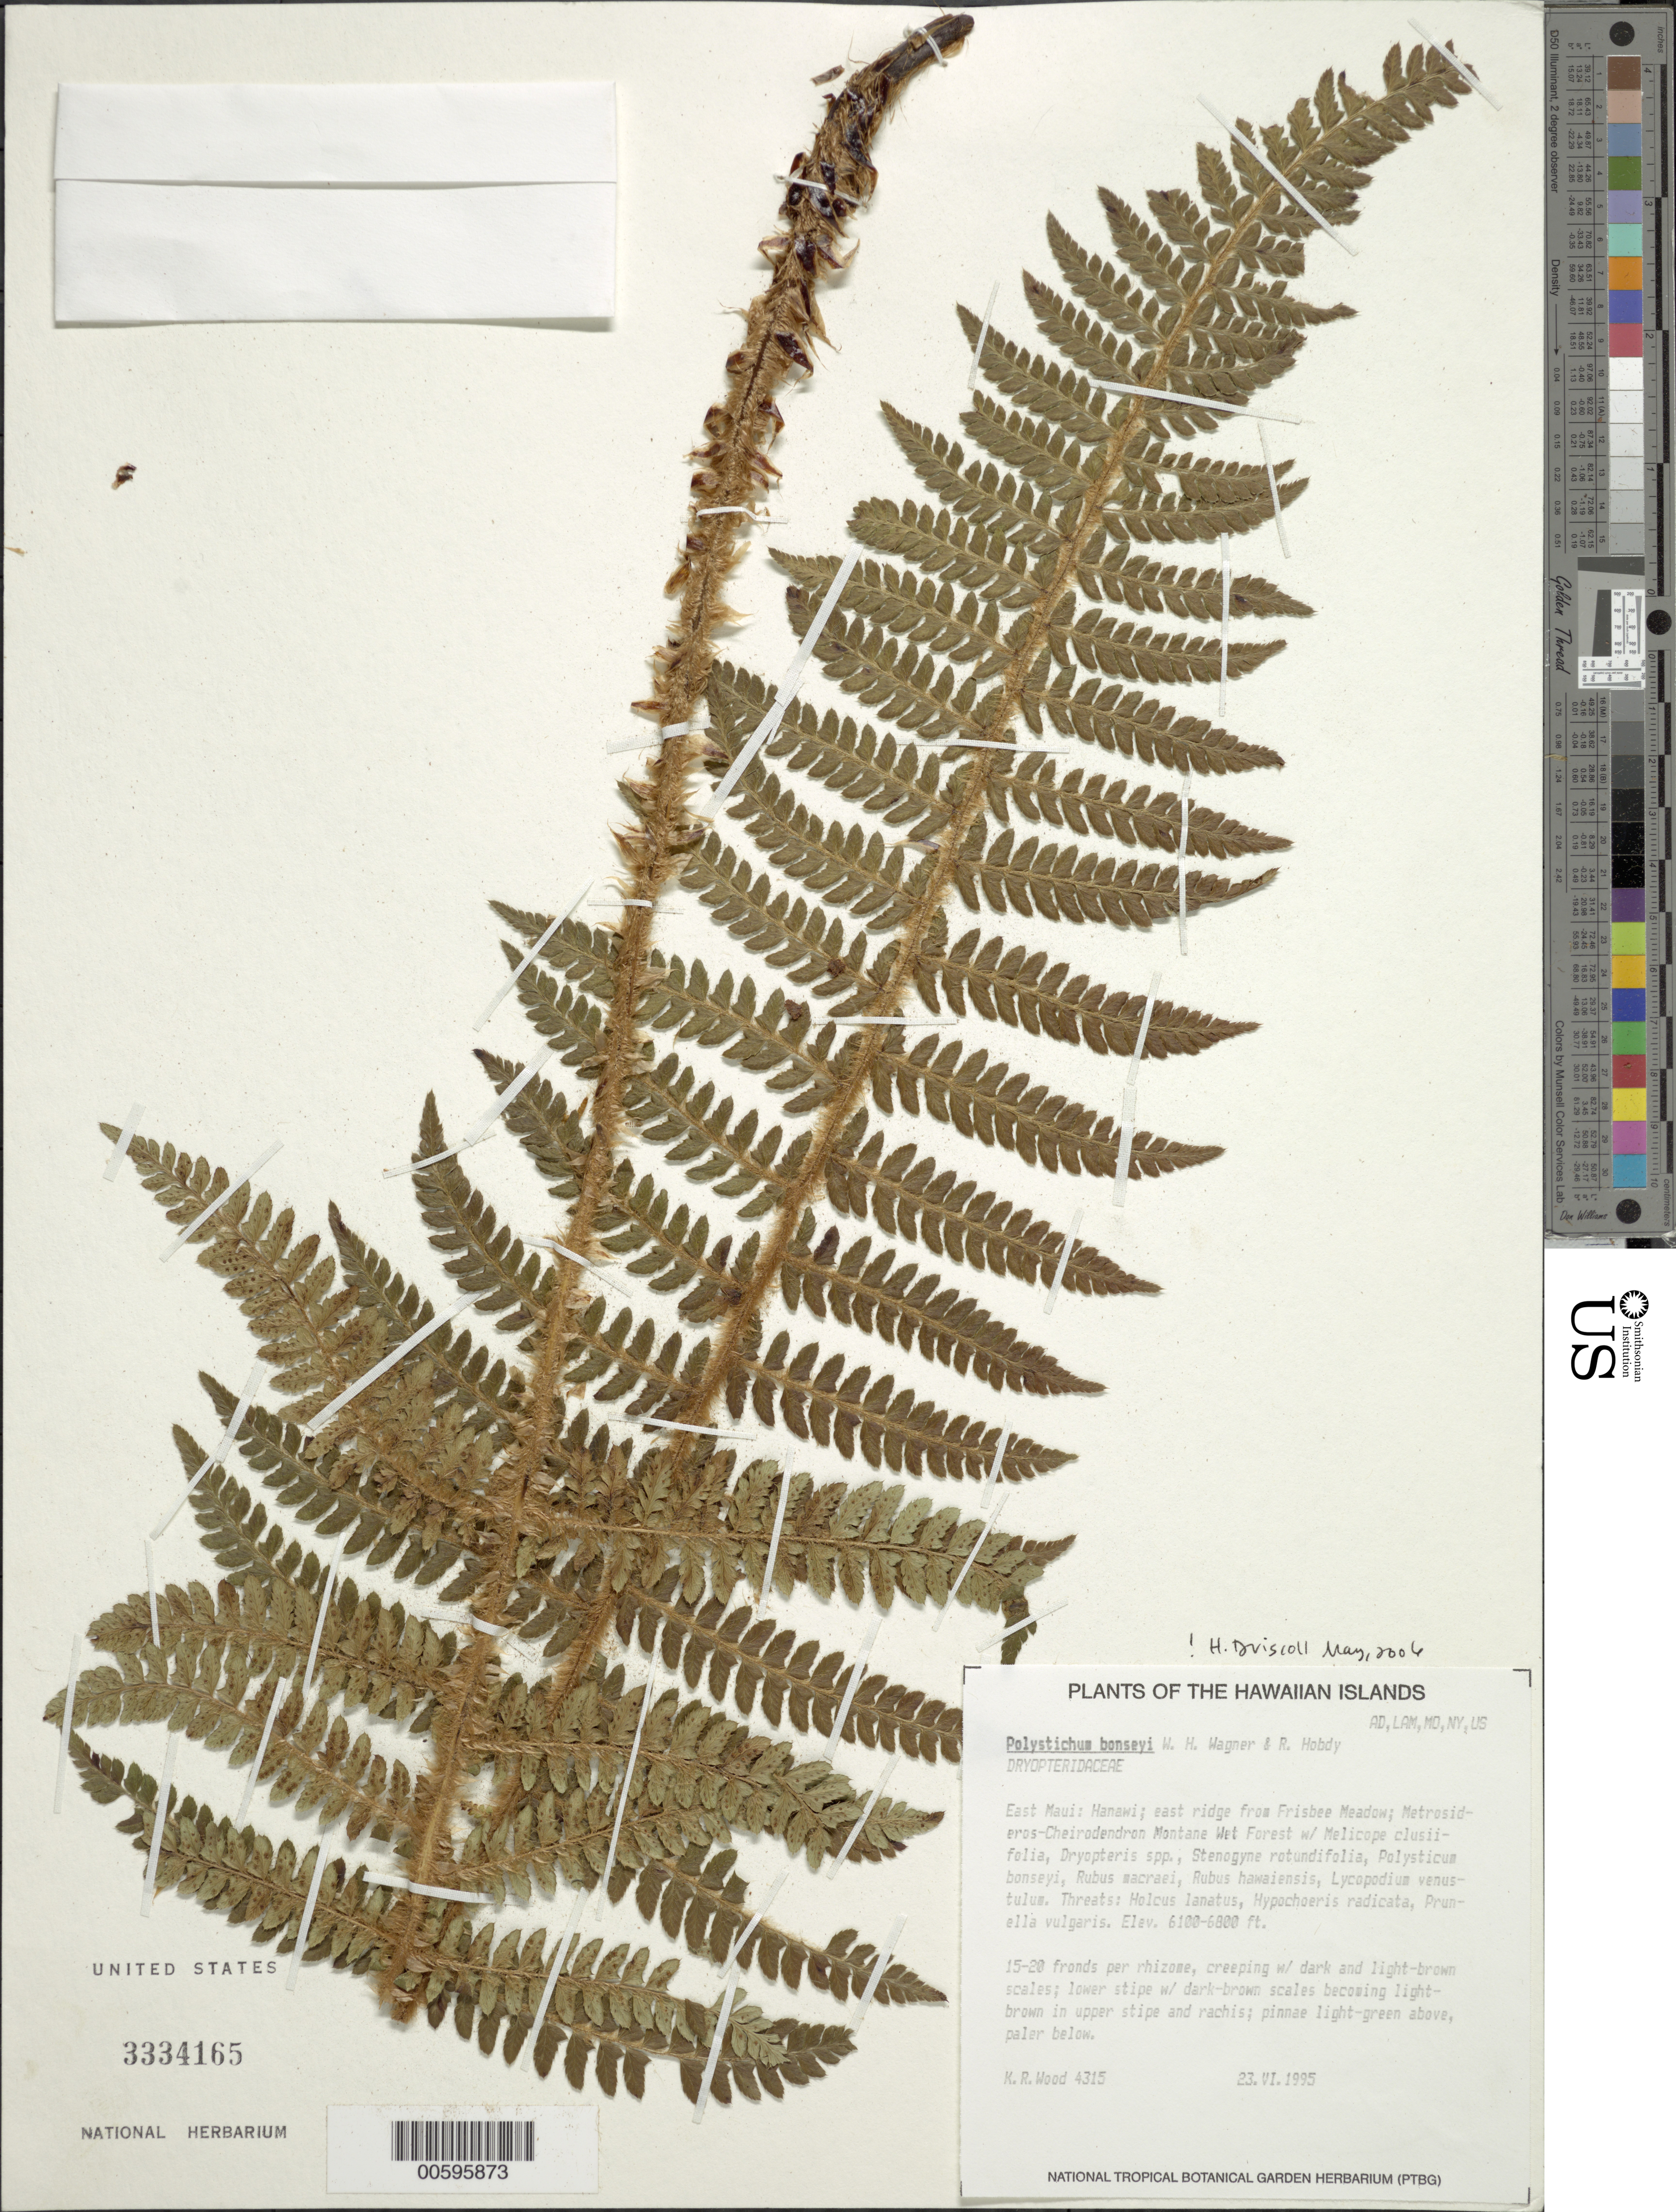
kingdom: Plantae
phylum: Tracheophyta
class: Polypodiopsida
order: Polypodiales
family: Dryopteridaceae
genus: Polystichum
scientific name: Polystichum bonseyi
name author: W.H. Wagner & Hobdy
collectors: K. R. Wood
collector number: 4315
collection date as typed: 23 Jun 1995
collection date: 1995-06-23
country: United States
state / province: Hawaii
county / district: Maui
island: Maui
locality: E Maui: Hanawi; E ridge from Frisbee Meadow.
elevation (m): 1859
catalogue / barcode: US 3334165